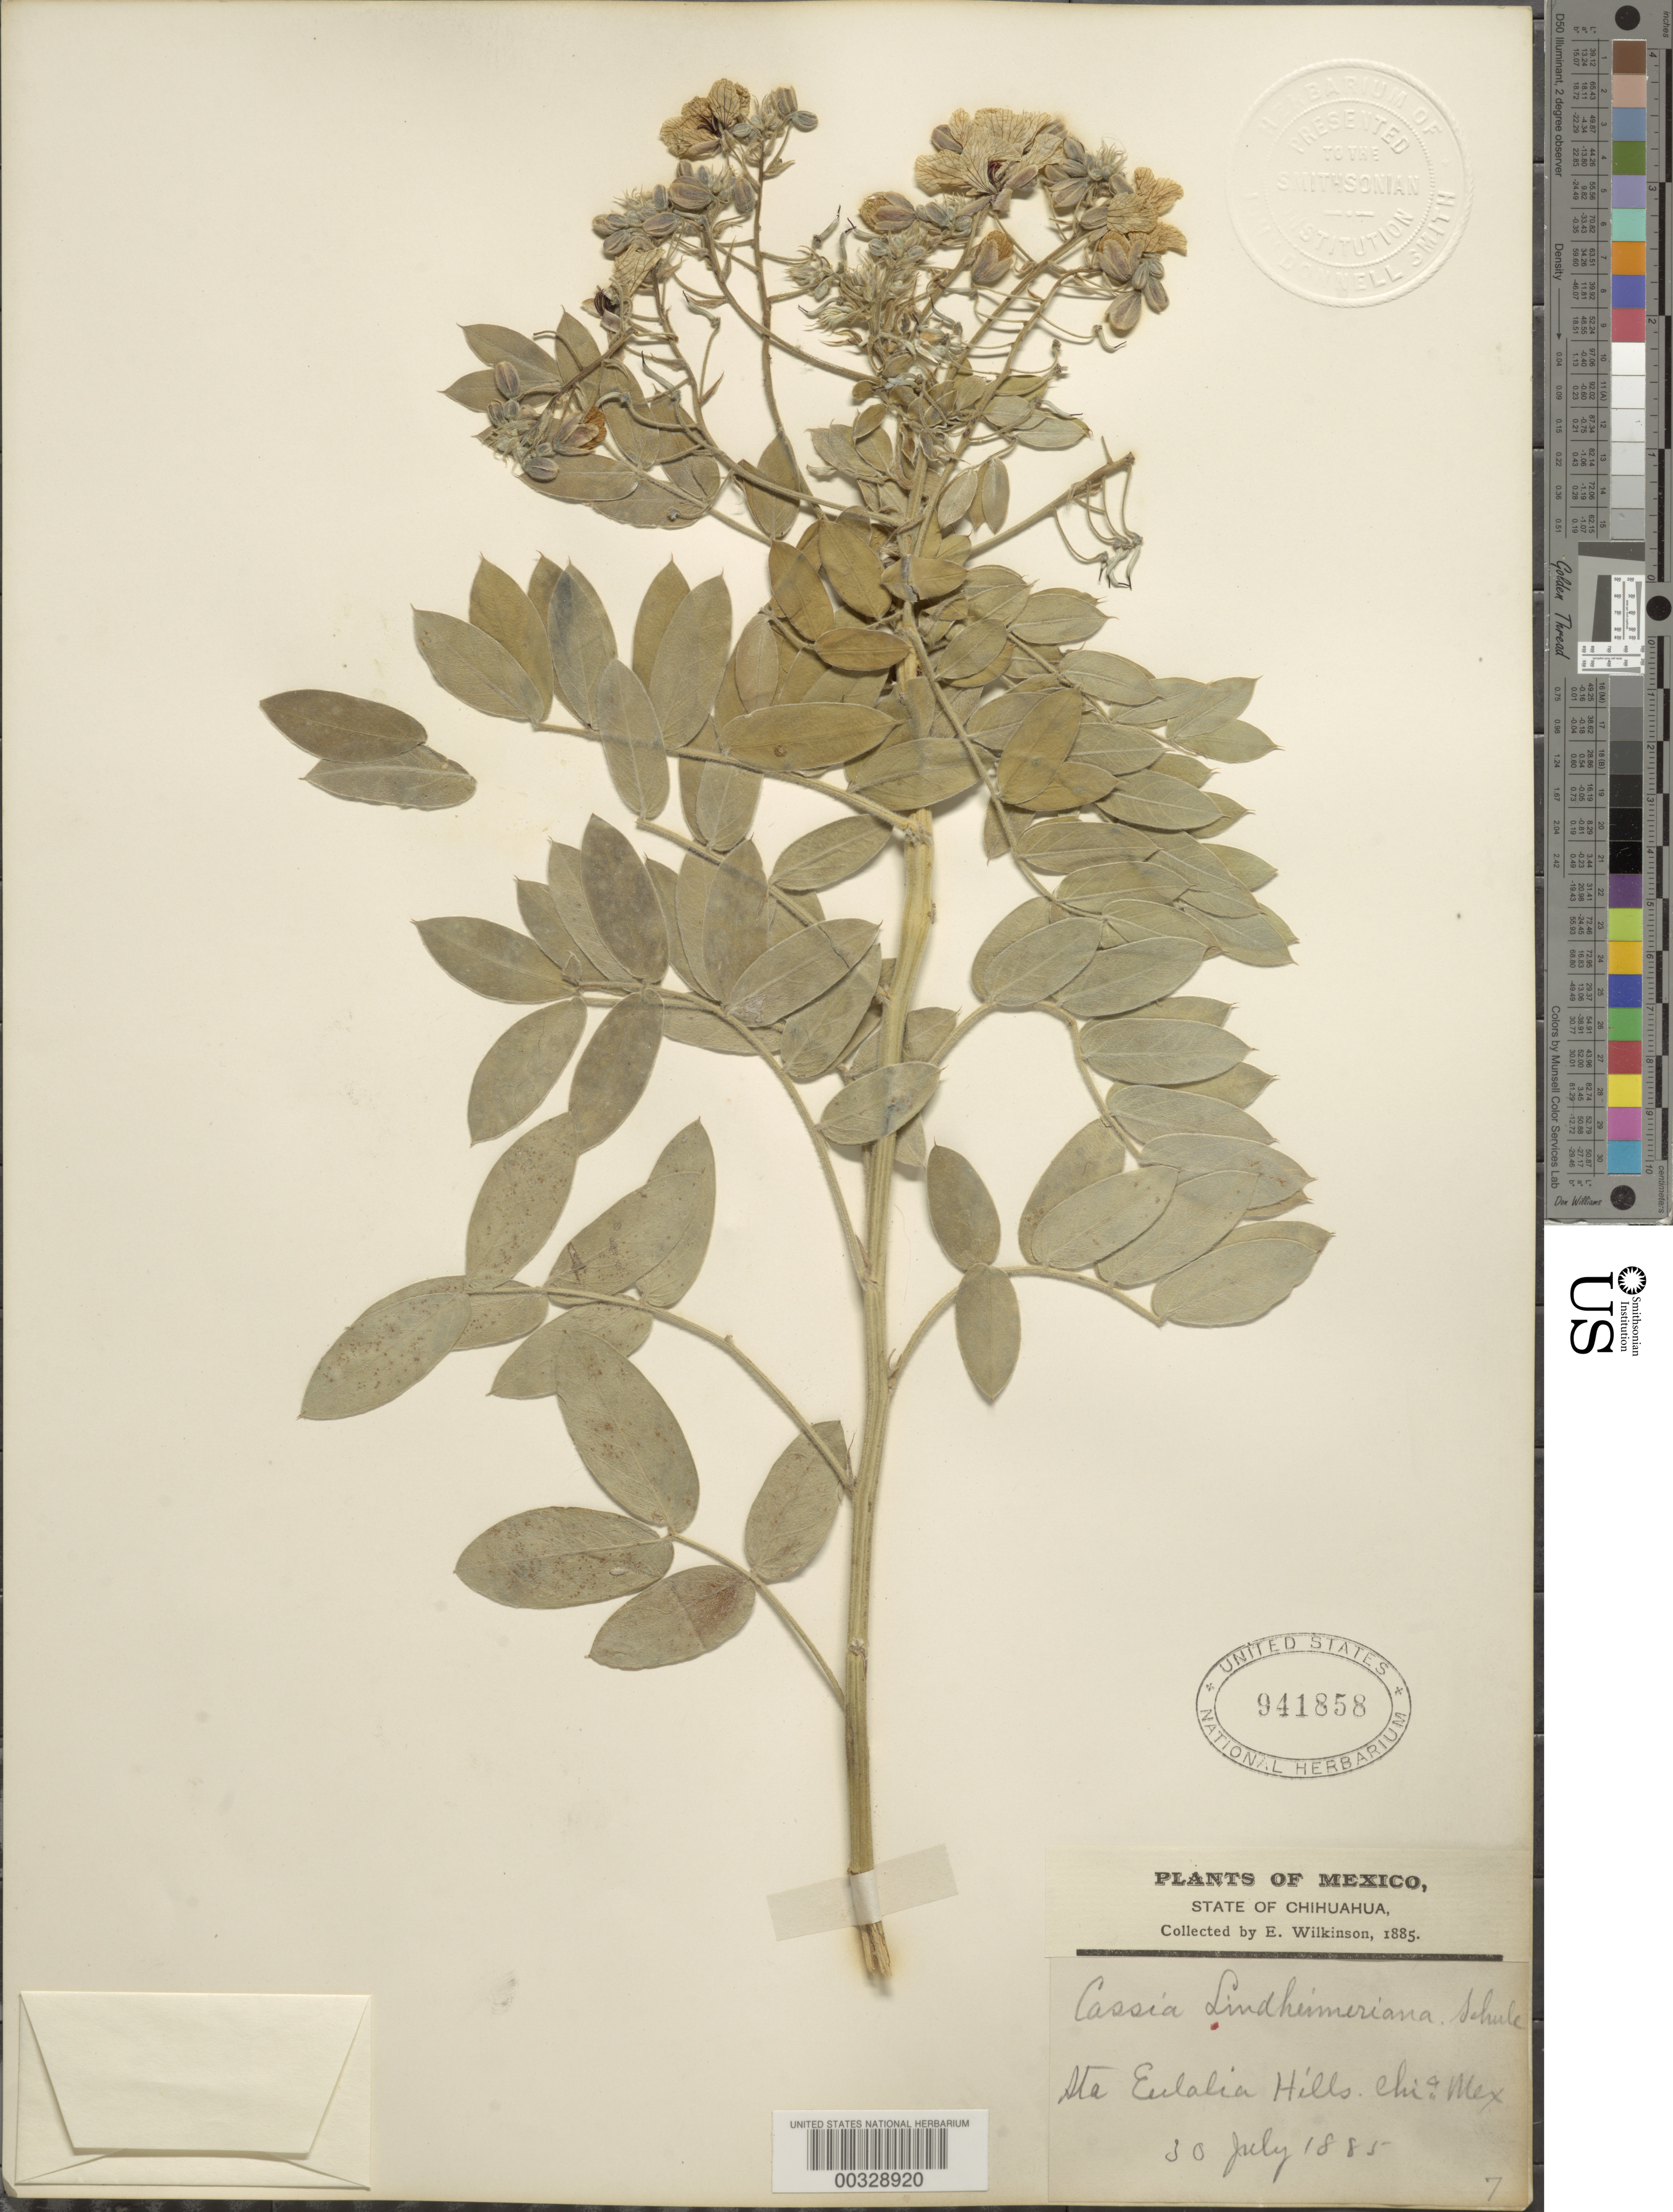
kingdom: Plantae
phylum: Tracheophyta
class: Magnoliopsida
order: Fabales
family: Fabaceae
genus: Senna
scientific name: Senna lindheimeriana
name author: (Scheele) H.S. Irwin & Barneby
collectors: E. Wilkinson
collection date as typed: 30 Jul 1885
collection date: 1885-07-30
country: Mexico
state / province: Chihuahua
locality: Sta. Eulalia hills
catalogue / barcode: US 941858